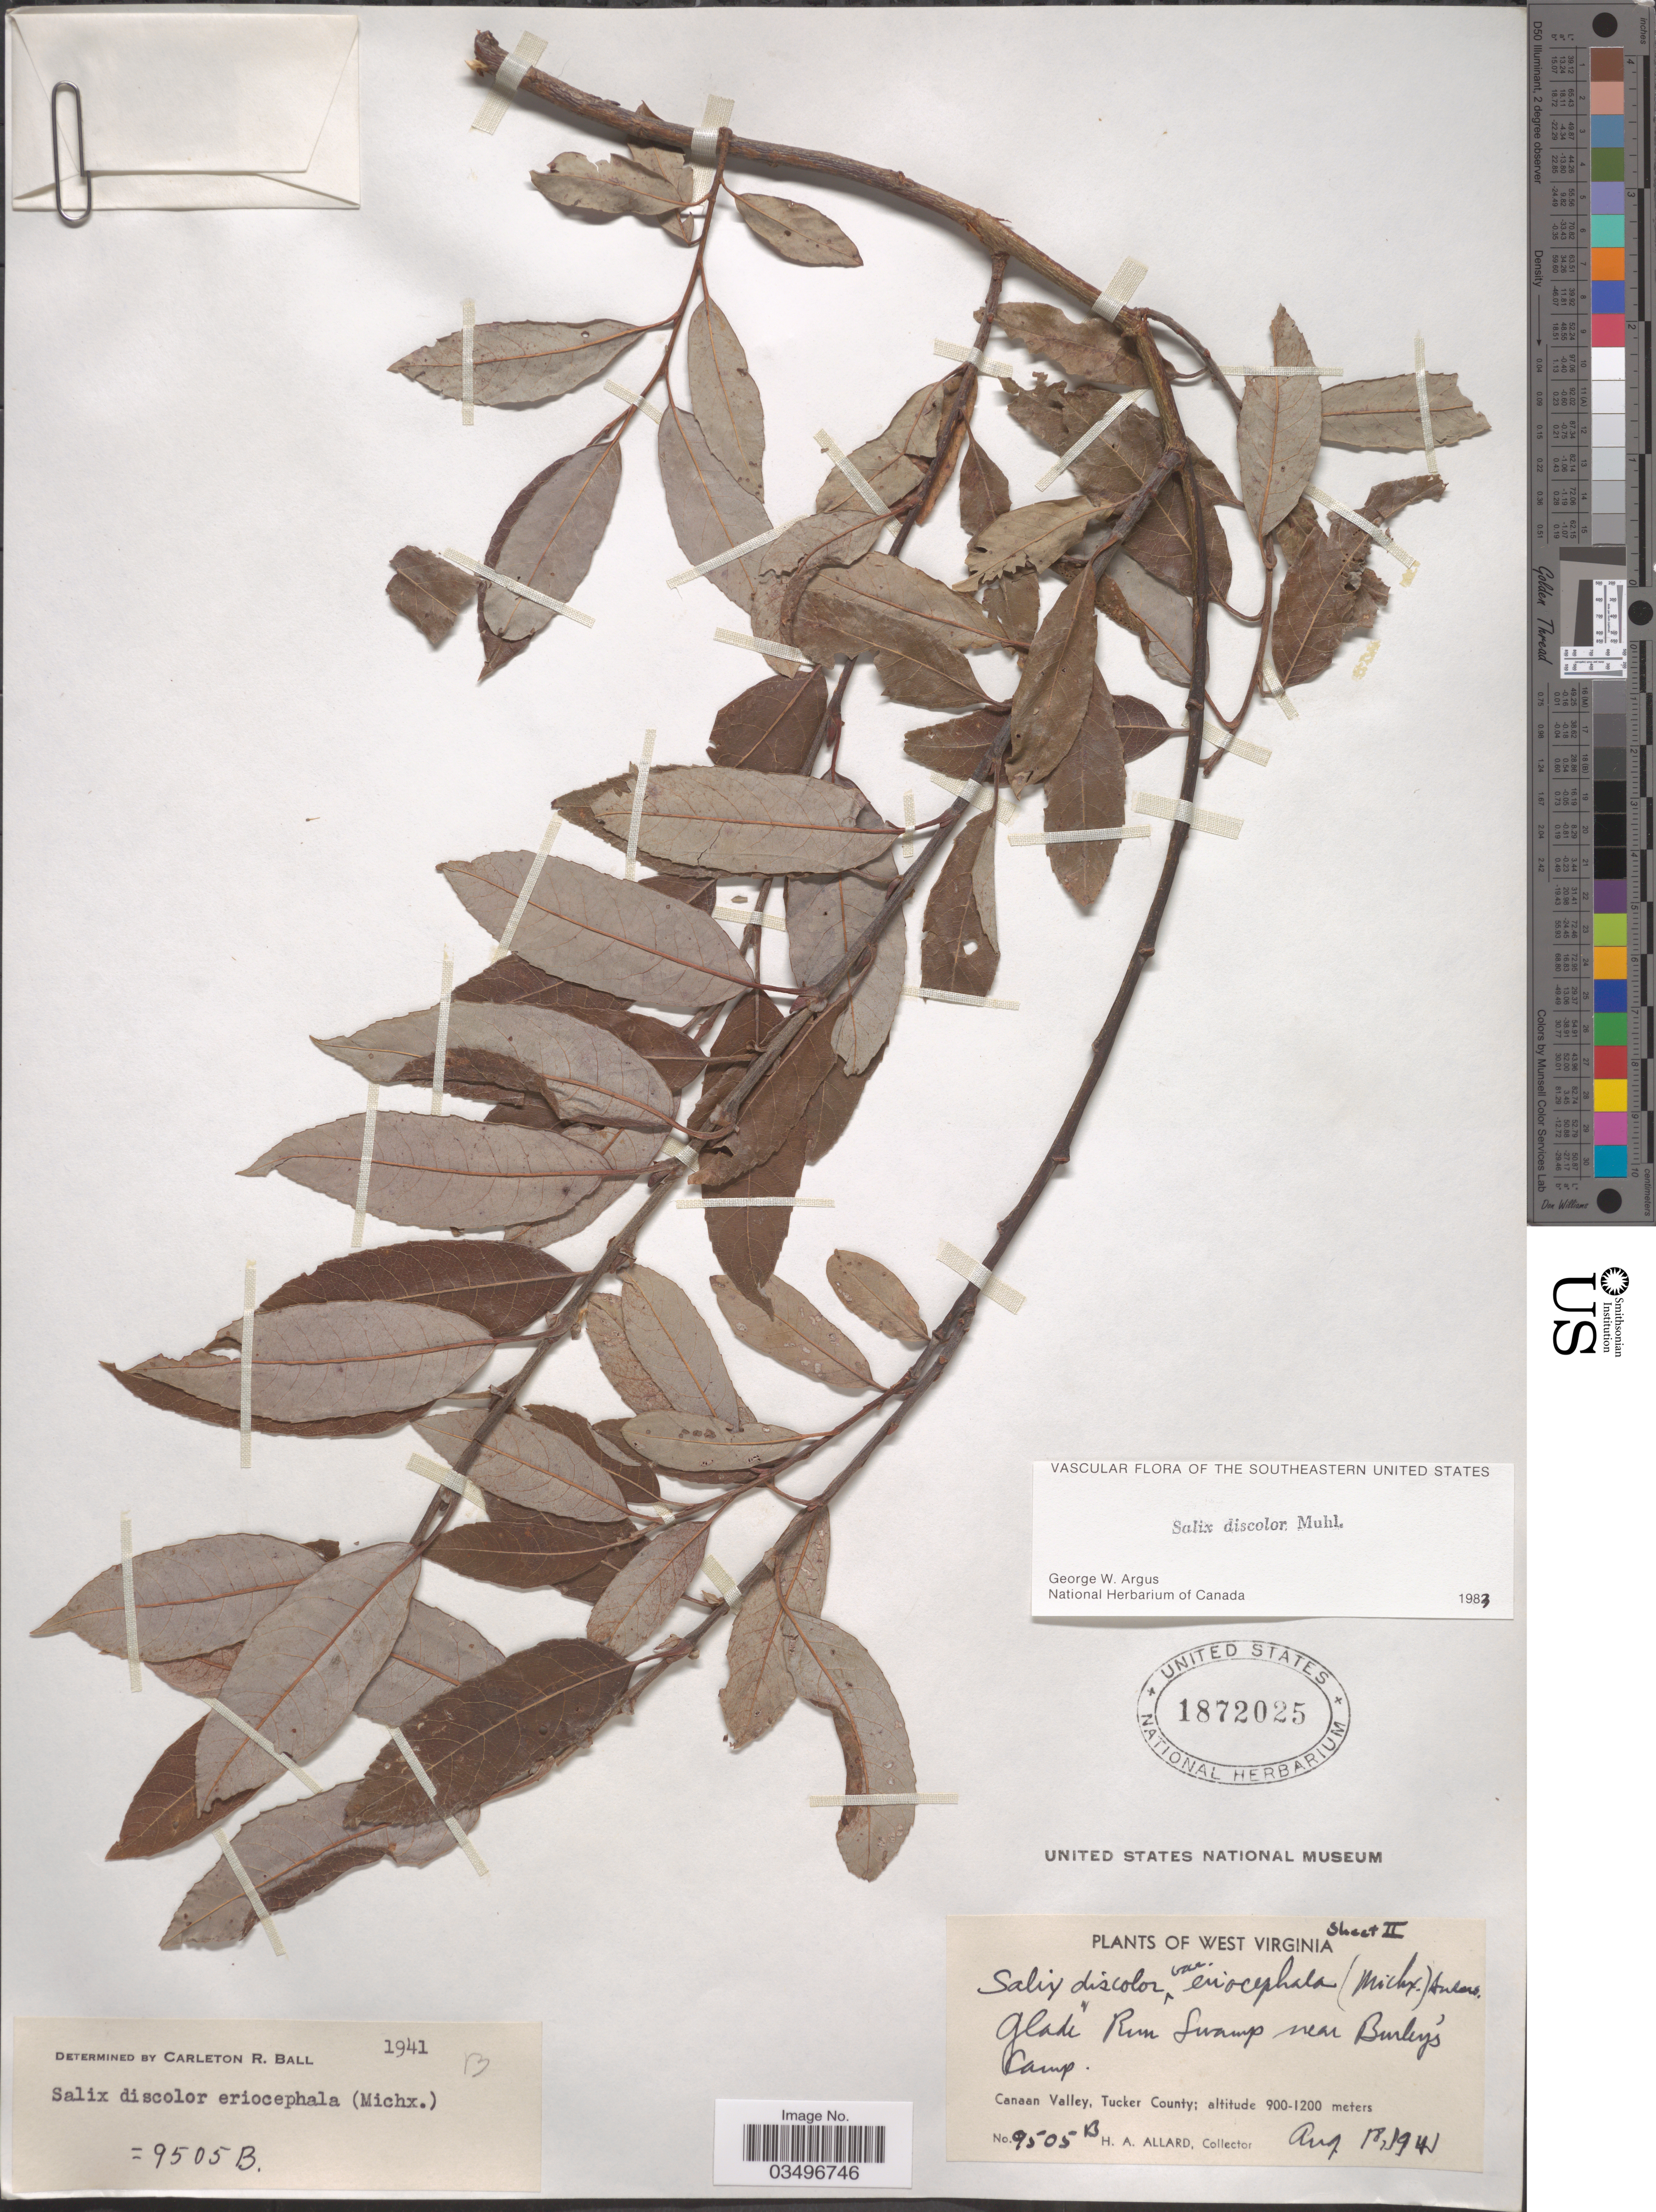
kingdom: Plantae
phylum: Tracheophyta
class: Magnoliopsida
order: Malpighiales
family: Salicaceae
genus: Salix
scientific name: Salix discolor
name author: Muhl.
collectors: H. A. Allard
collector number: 9505B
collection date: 1941-08-18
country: United States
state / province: West Virginia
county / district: Tucker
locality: Glade Run Swamp near Burley's Camp. Canaan Valley, Tucker County.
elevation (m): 900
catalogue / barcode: US 1872025